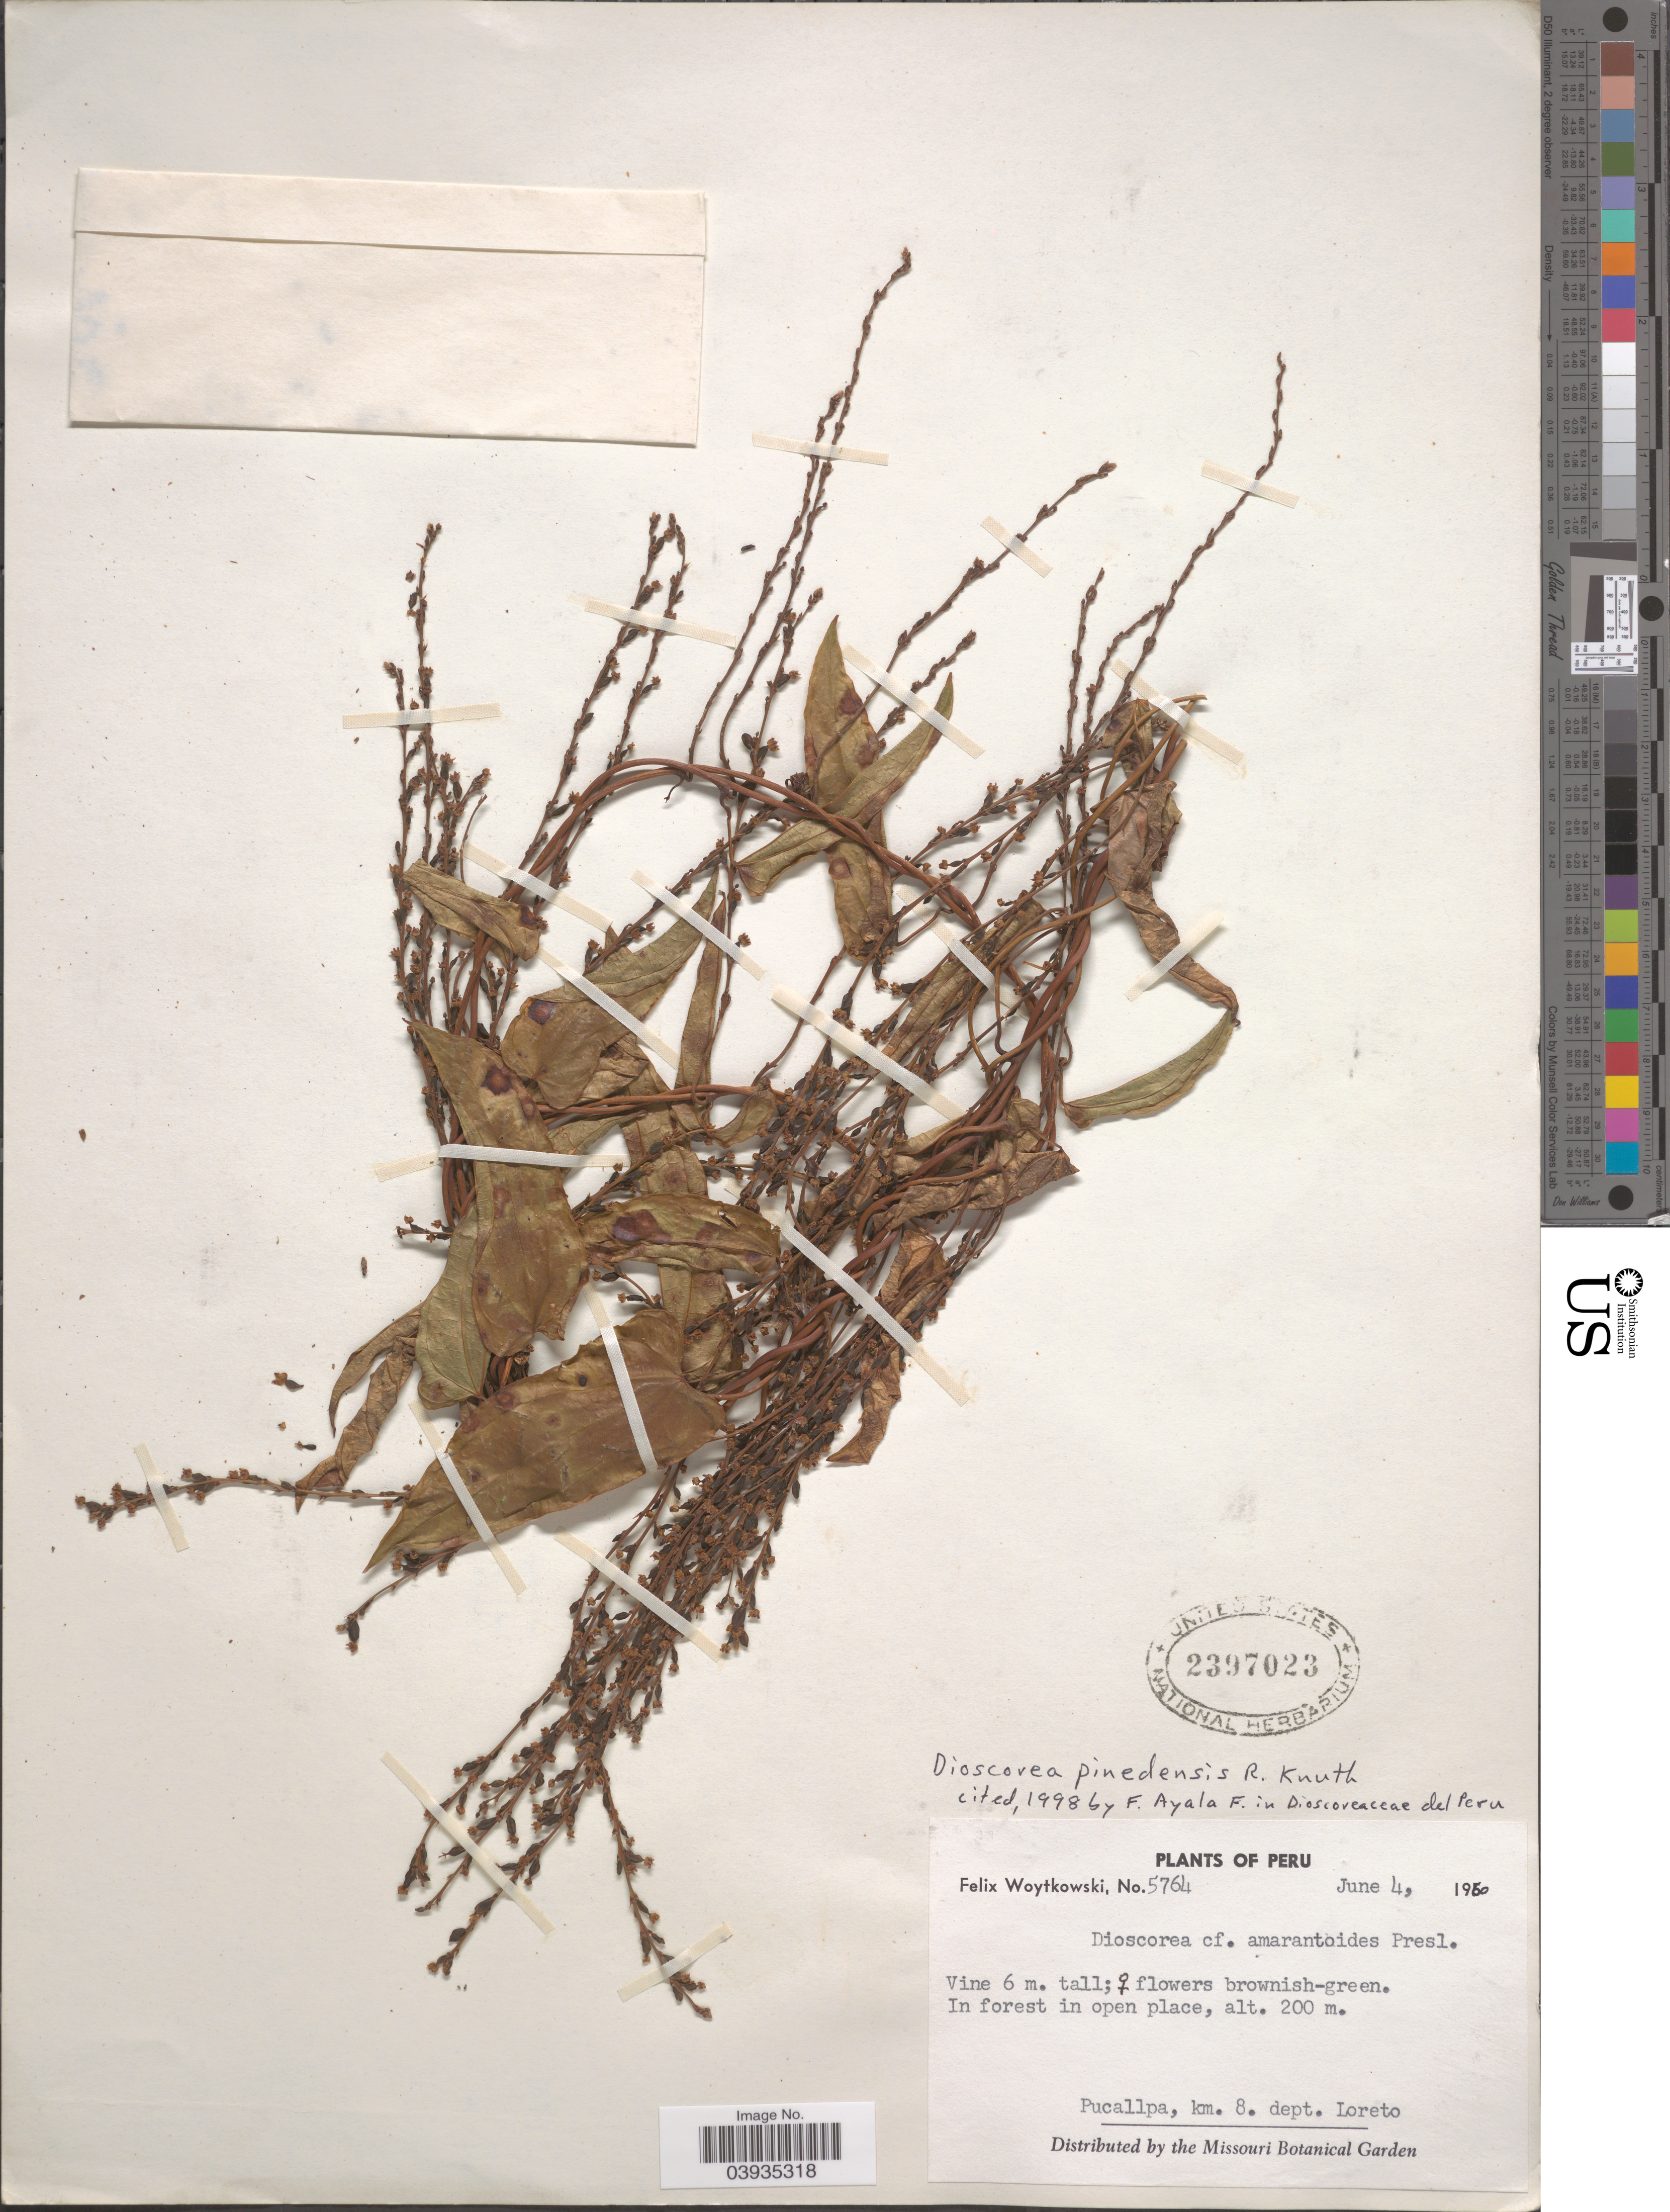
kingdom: Plantae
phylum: Tracheophyta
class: Liliopsida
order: Dioscoreales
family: Dioscoreaceae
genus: Dioscorea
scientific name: Dioscorea pinedensis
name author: R. Knuth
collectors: F. Woytkowski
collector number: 5764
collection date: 1950-06-04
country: Peru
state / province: Loreto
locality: Pucallpa, km. 8. dept. Loreto.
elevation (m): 200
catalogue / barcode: US 2397023